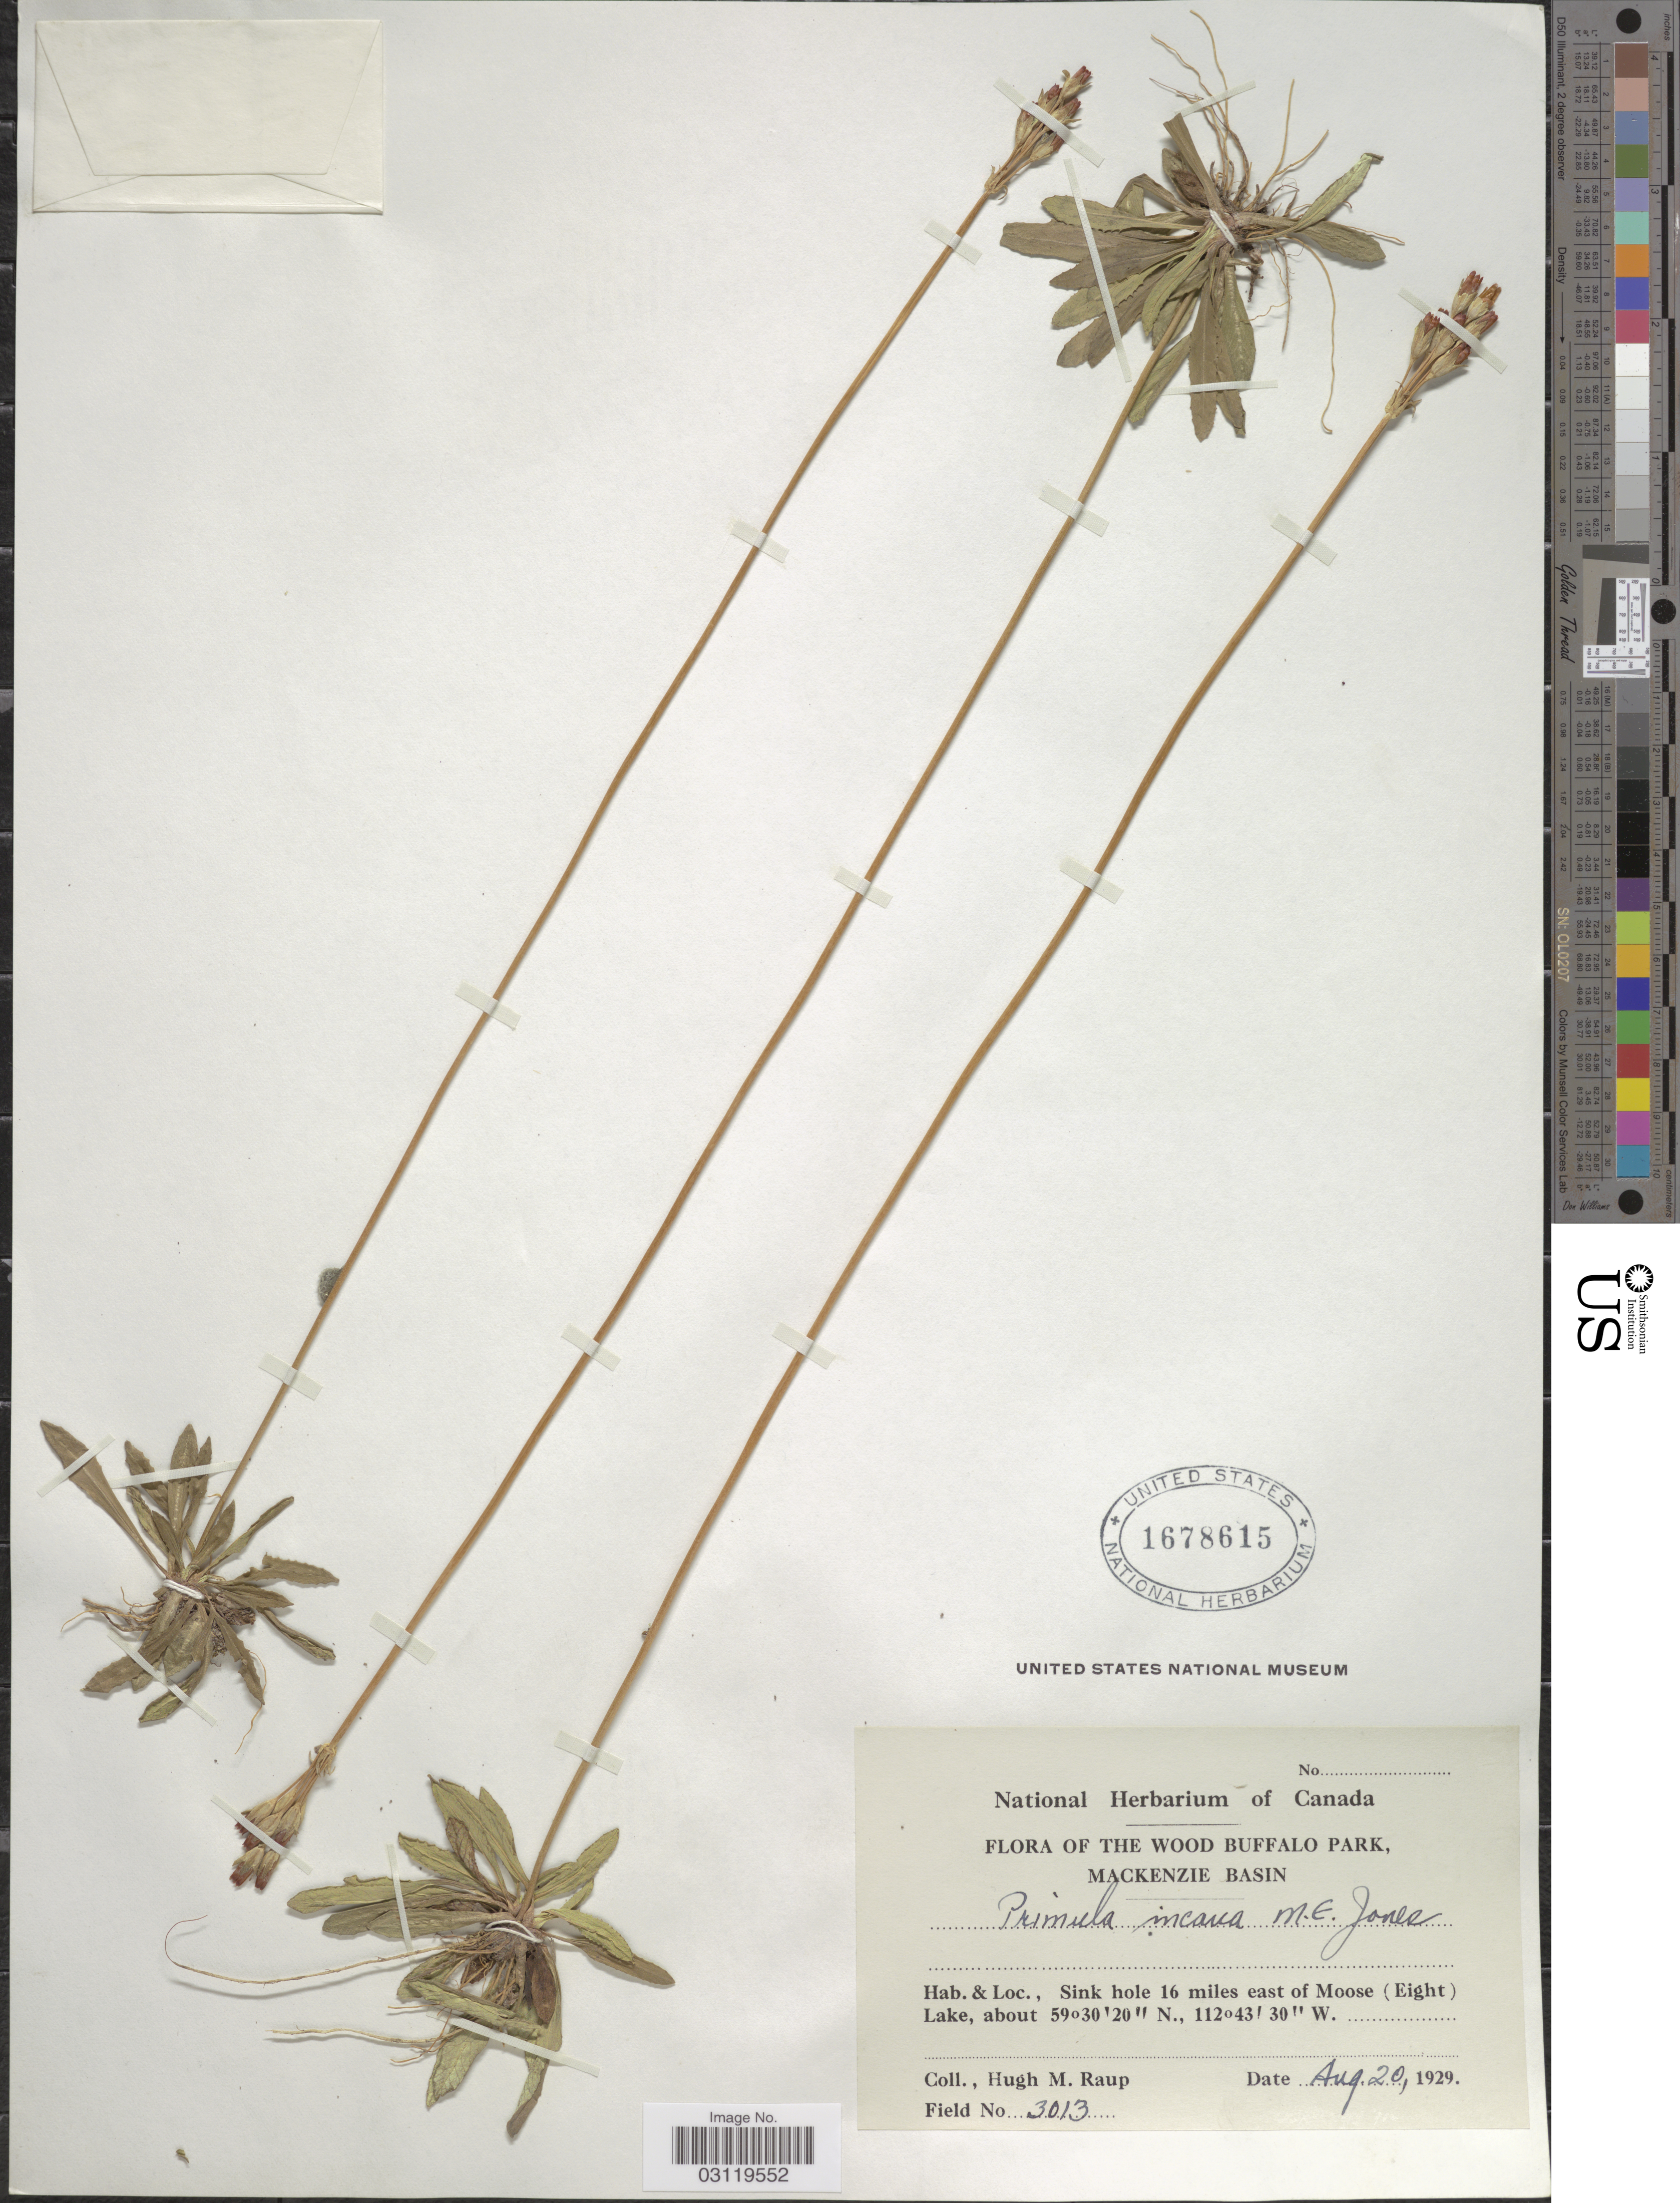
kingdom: Plantae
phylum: Tracheophyta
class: Magnoliopsida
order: Ericales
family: Primulaceae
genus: Primula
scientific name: Primula incana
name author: M.E. Jones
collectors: H. Raup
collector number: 3013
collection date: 1929-08-20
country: Canada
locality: The Wood Buffalo Park, Mackenzie Basin, Sink hole 16 miles east of Moose (Eight) Lake.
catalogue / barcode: US 1678615